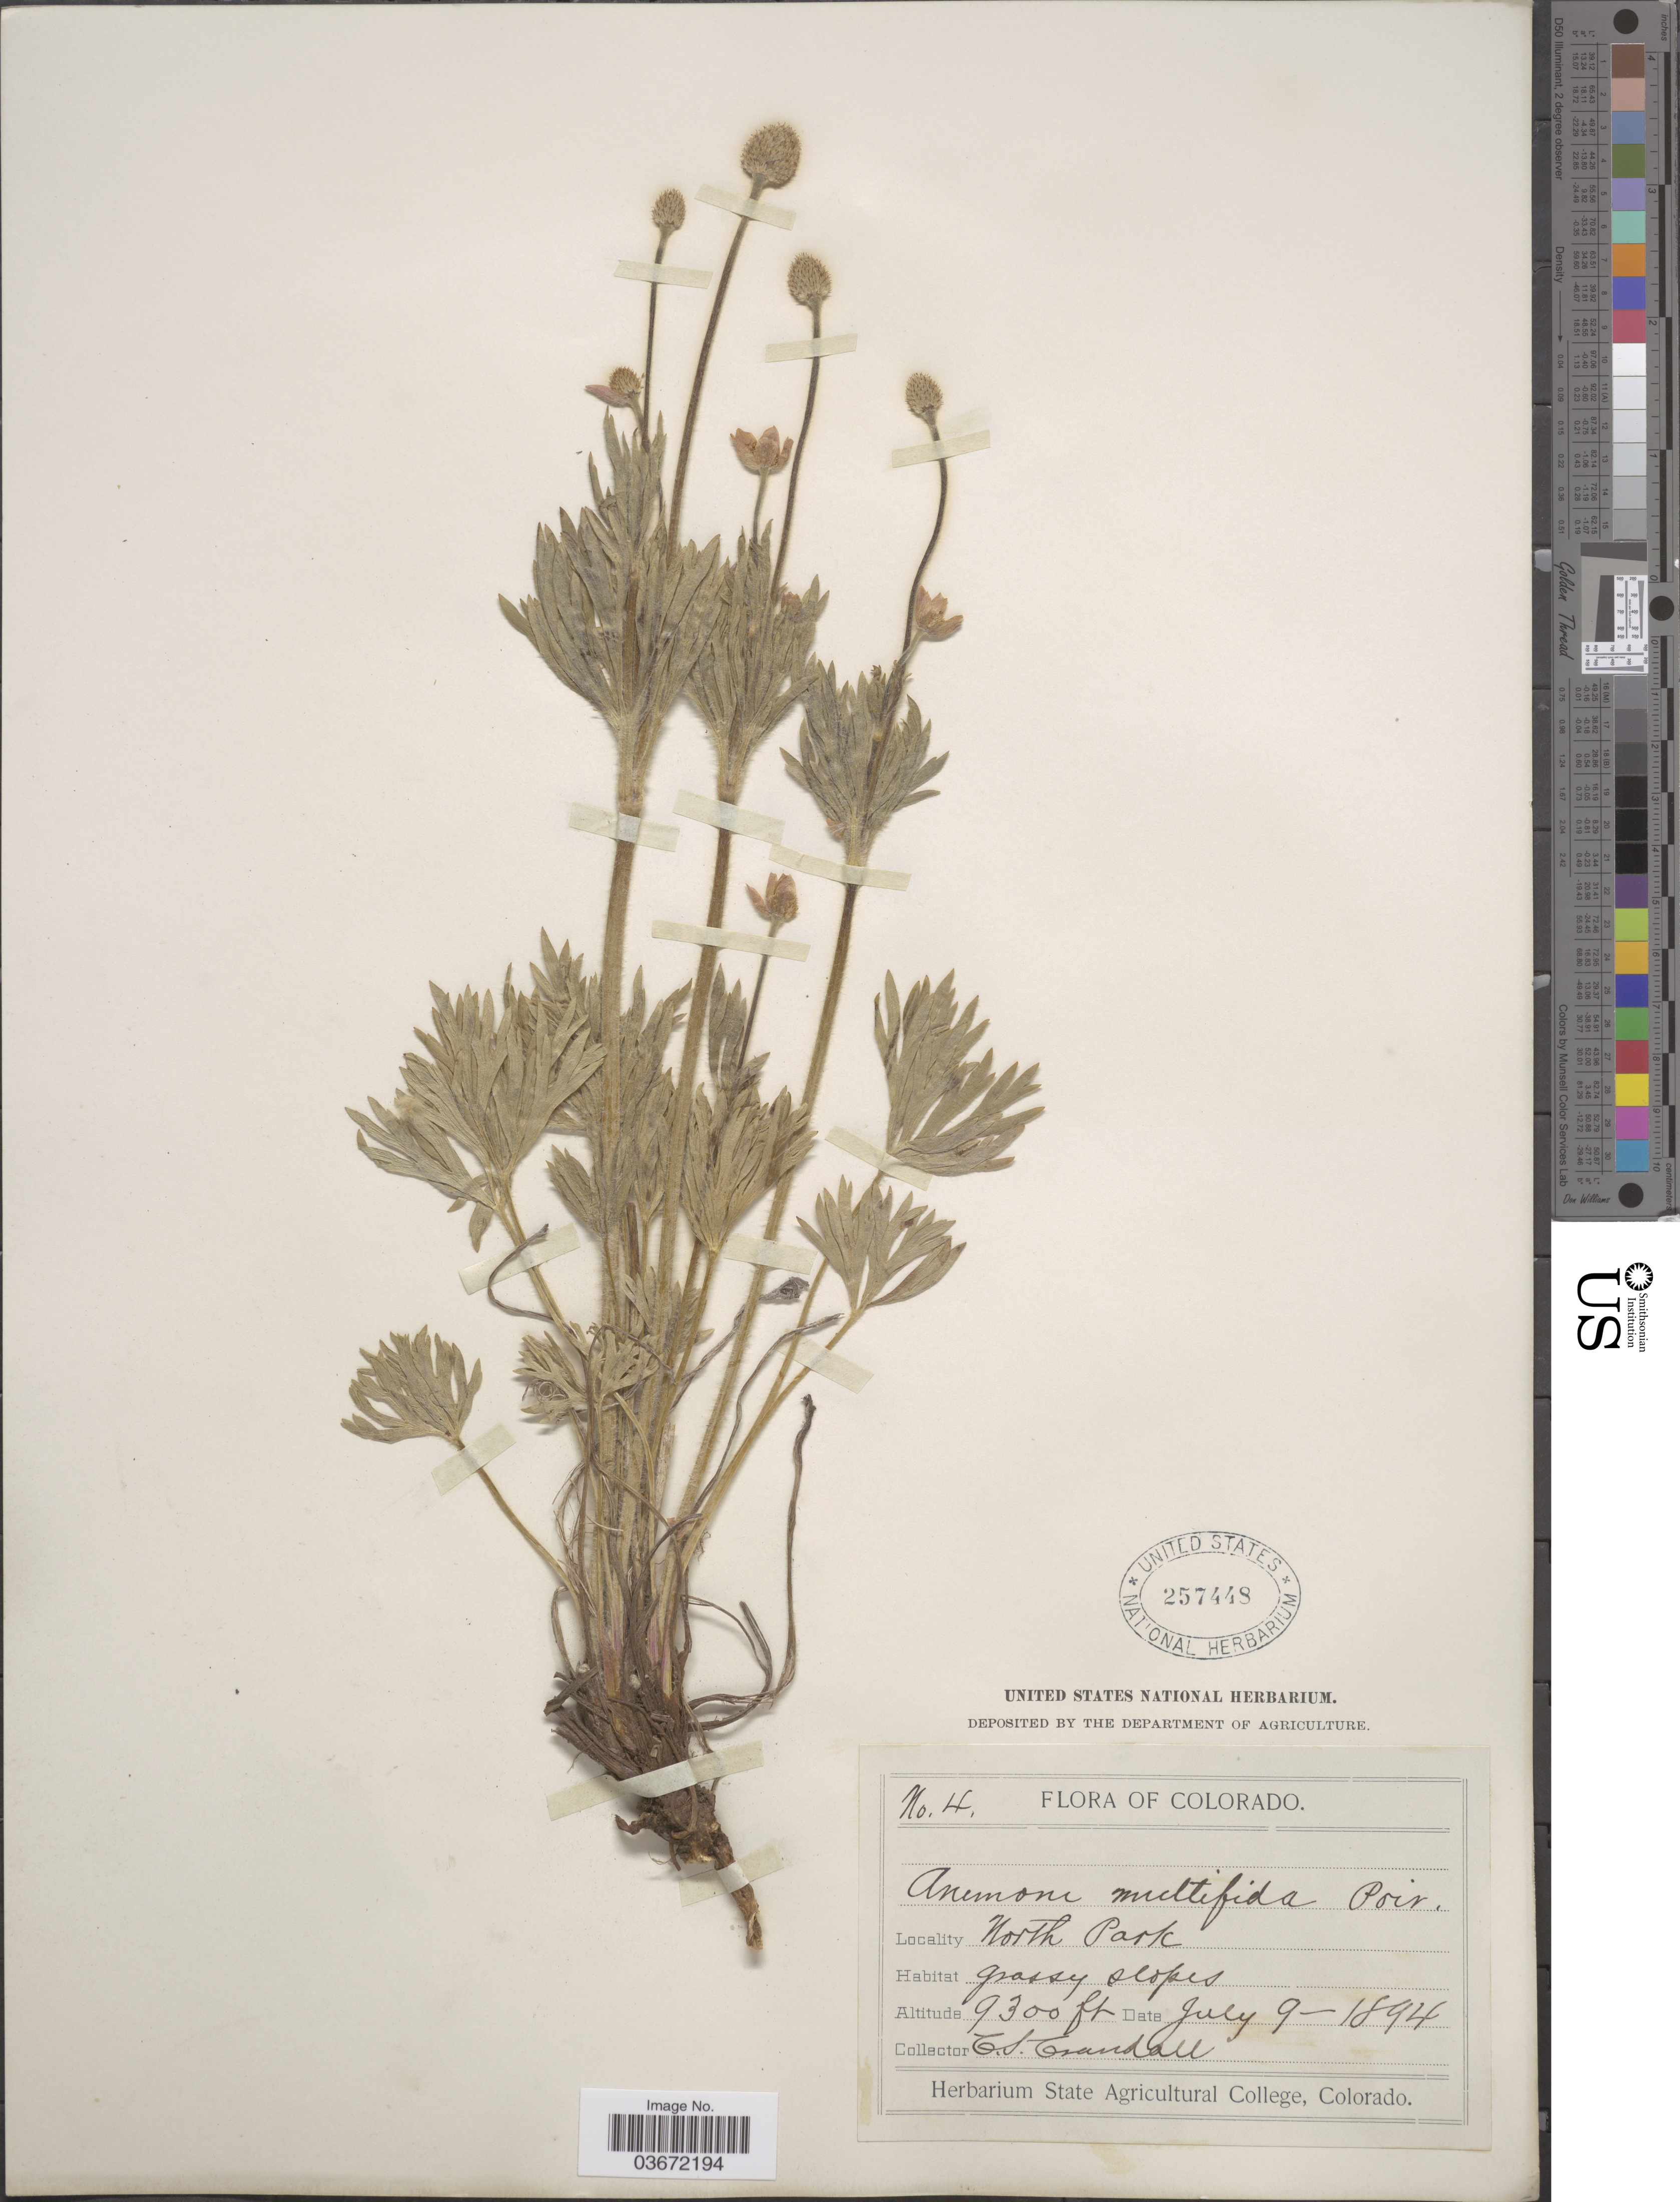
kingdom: Plantae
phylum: Tracheophyta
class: Magnoliopsida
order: Ranunculales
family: Ranunculaceae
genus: Anemone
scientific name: Anemone multifida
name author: Poir.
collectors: C. Crandall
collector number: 4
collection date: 1894-07-09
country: United States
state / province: Colorado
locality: North Park. Grassy slopes.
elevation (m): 2835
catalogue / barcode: US 257448